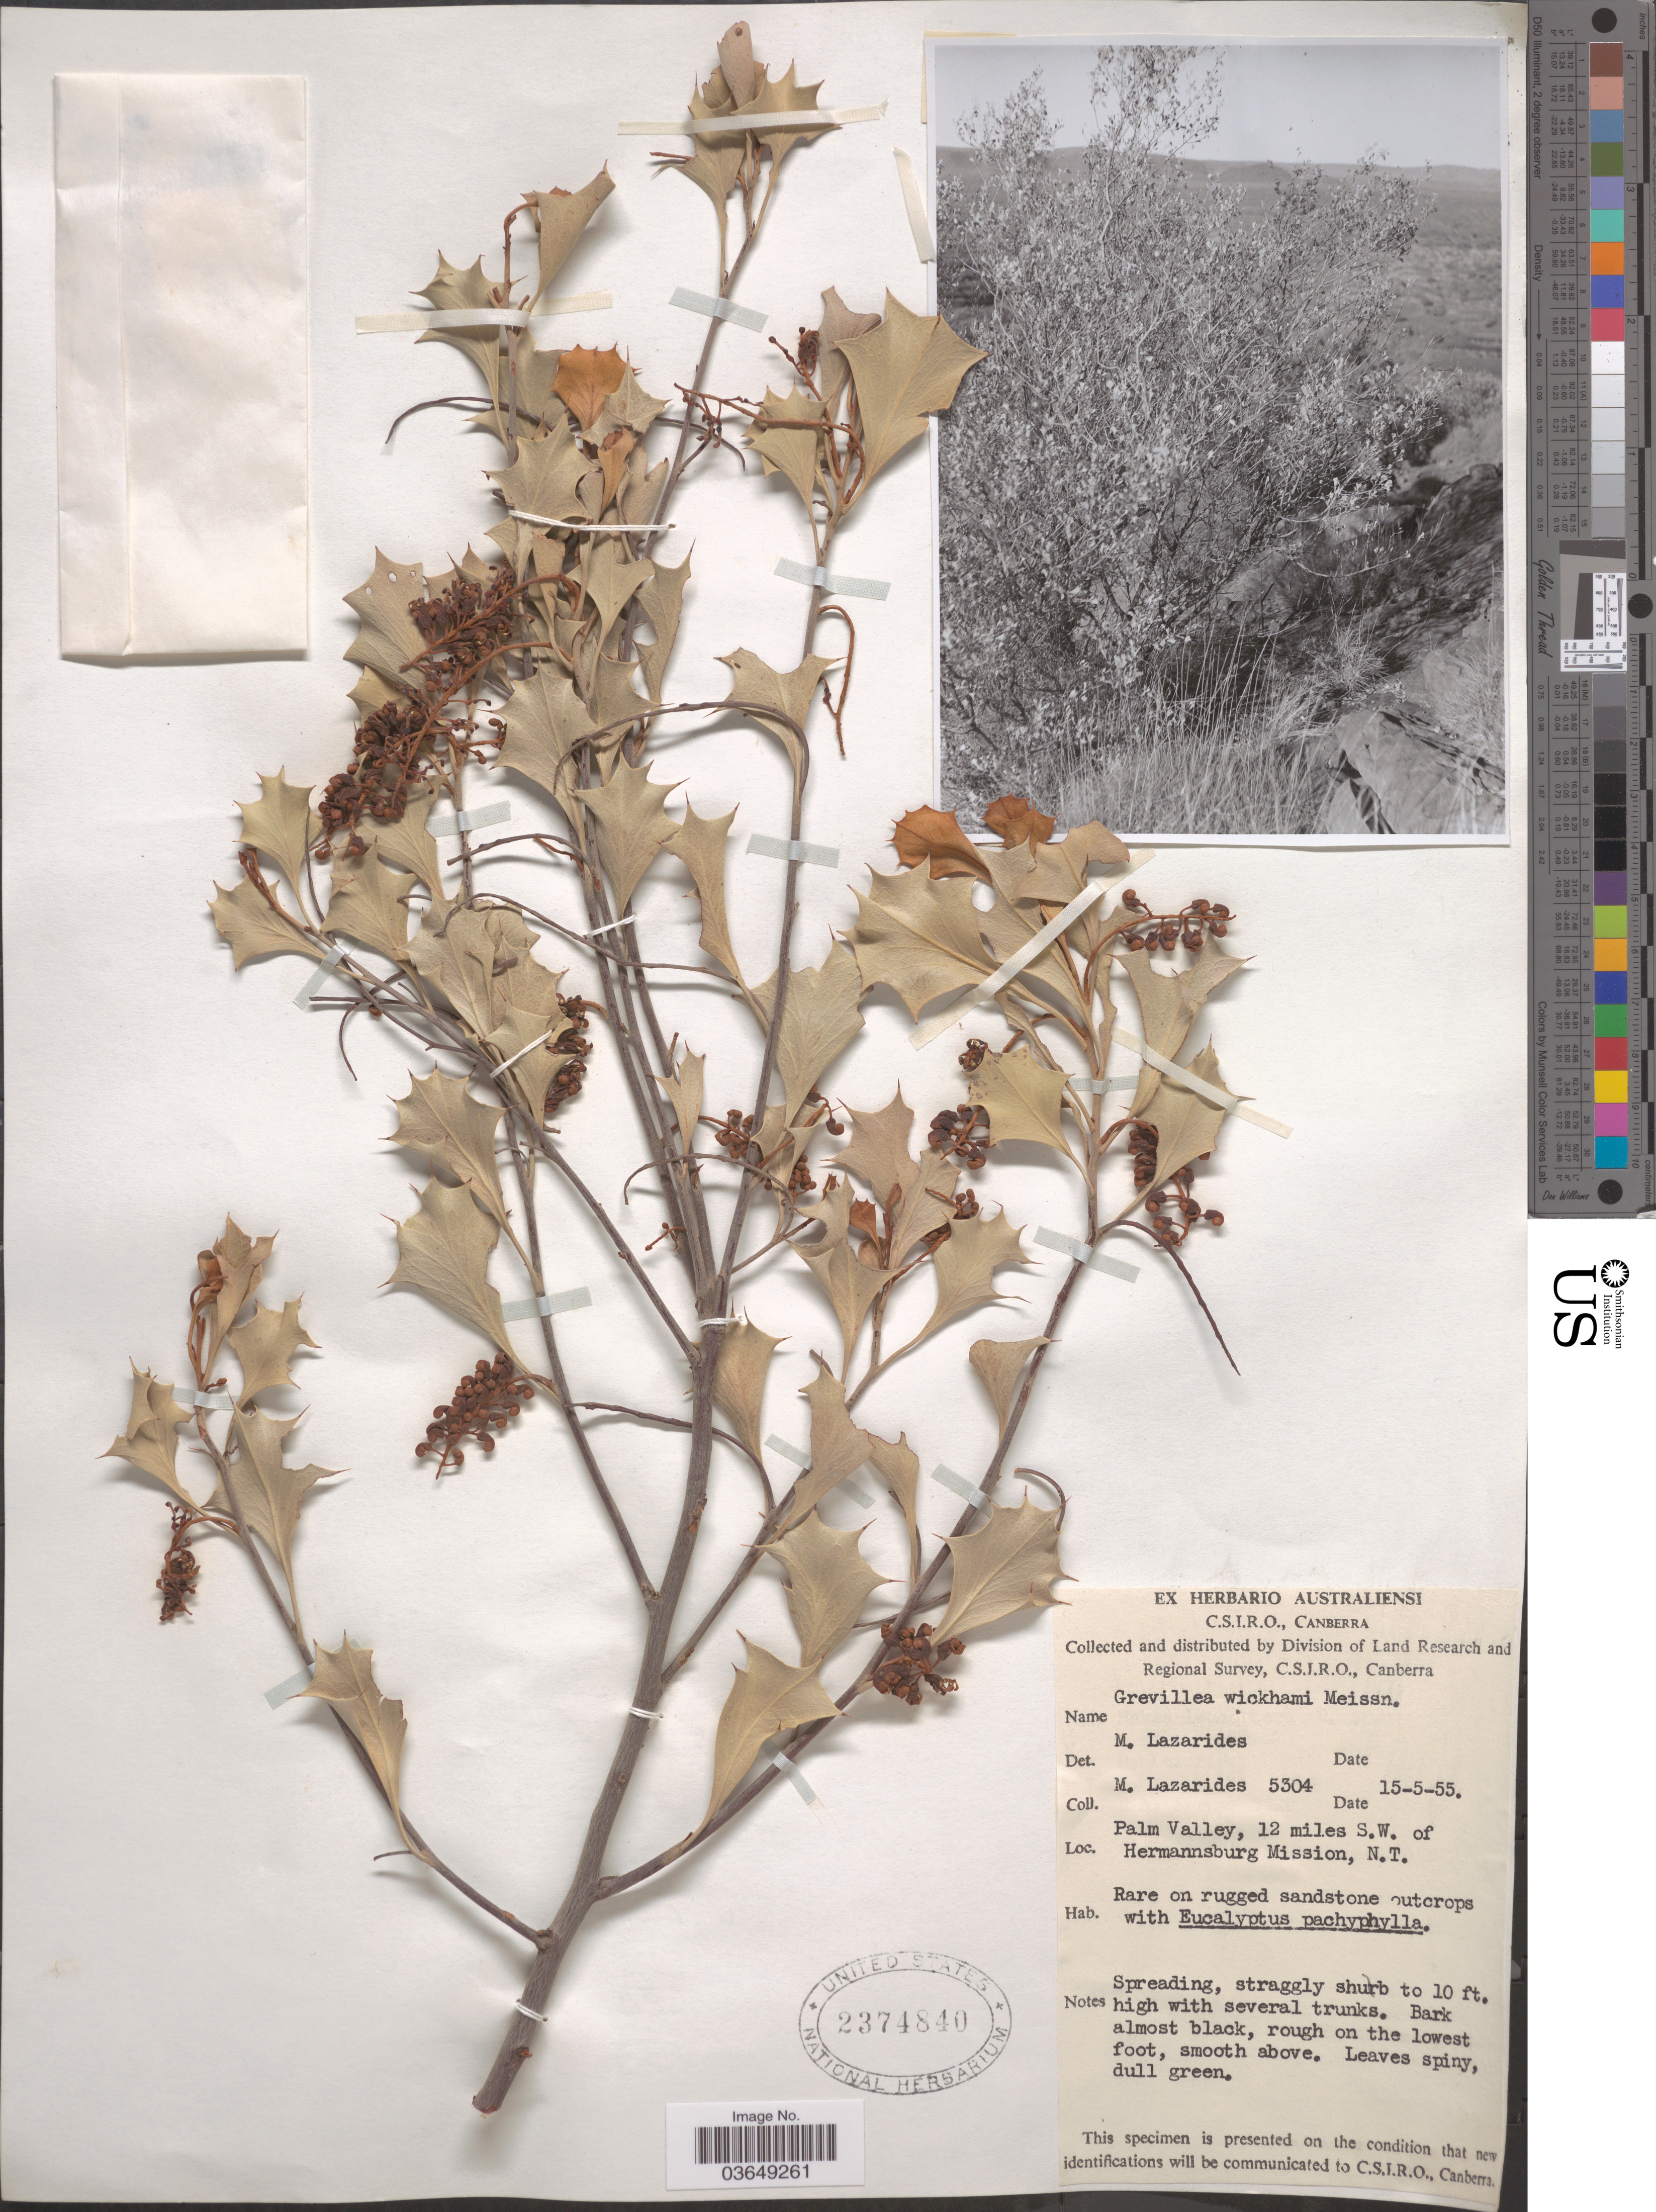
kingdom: Plantae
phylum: Tracheophyta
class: Magnoliopsida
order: Proteales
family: Proteaceae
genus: Grevillea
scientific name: Grevillea wickhamii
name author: Meisn.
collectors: M. Lazarides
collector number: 5304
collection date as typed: Transcribed d/m/y: 15/5/55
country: Australia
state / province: Northern Territory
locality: Palm Valley, 12 miles S.W. of Hermannsburg Mission.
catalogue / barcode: US 2374840